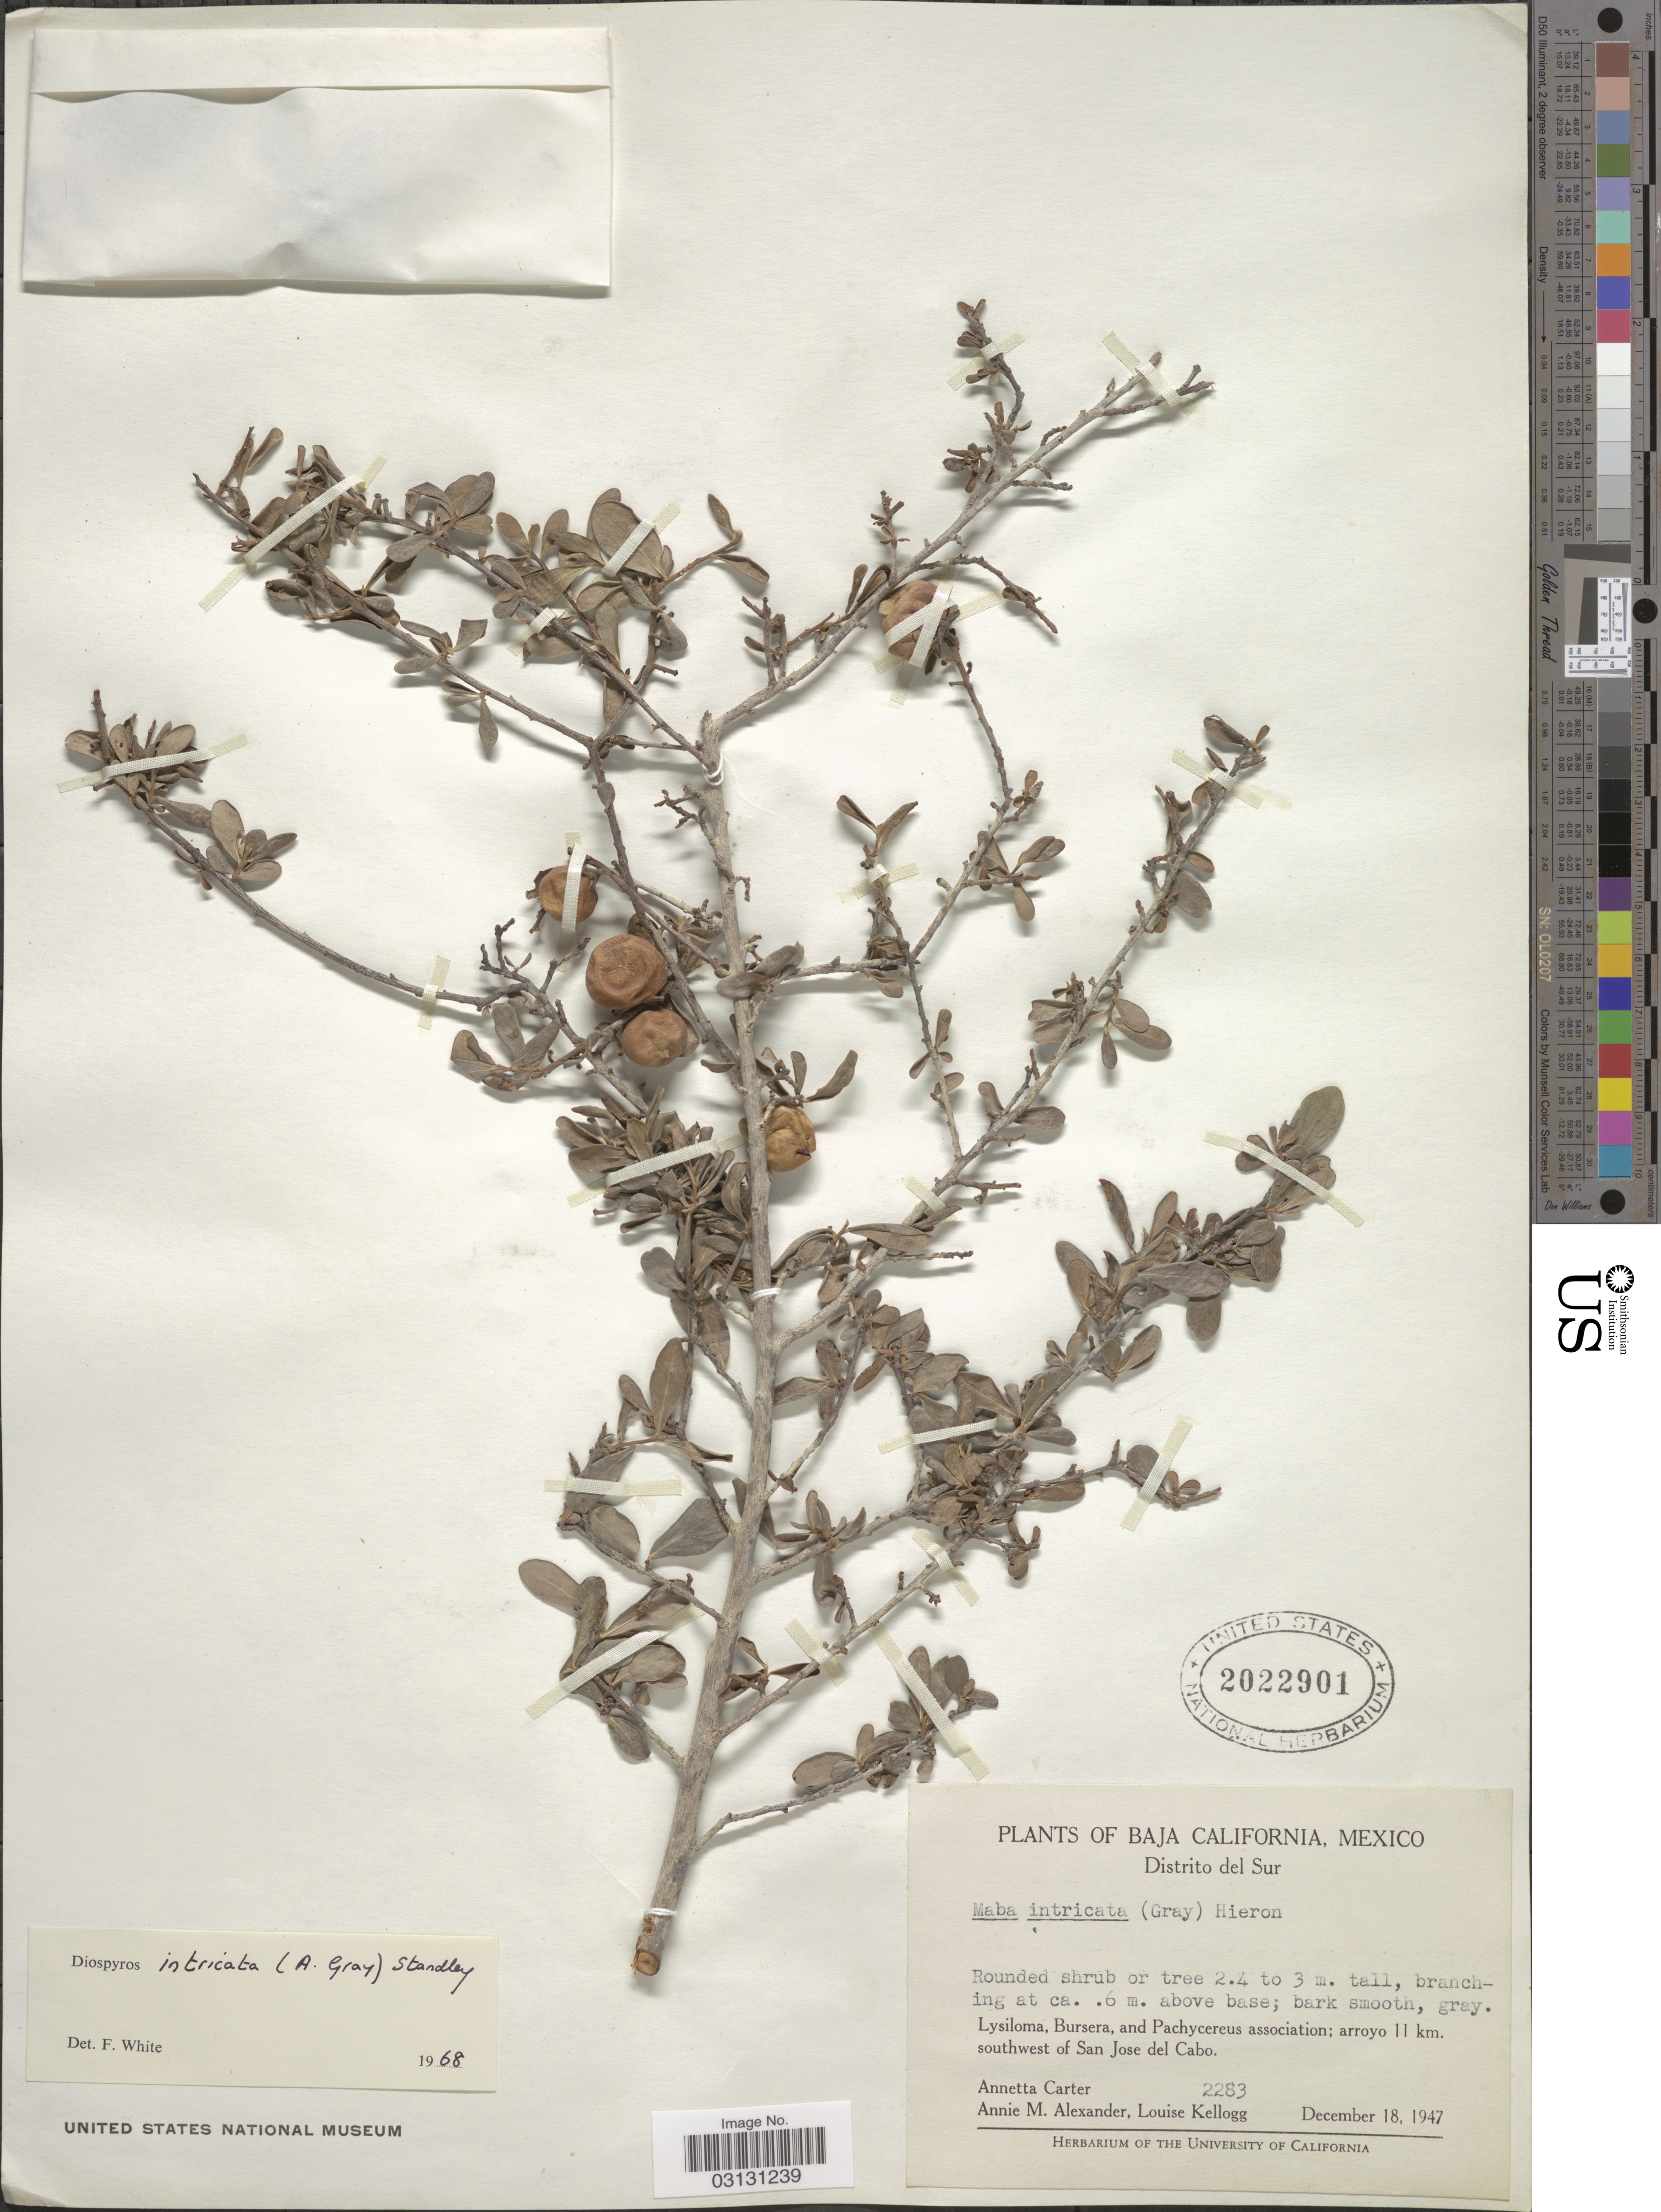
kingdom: Plantae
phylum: Tracheophyta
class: Magnoliopsida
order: Ericales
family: Ebenaceae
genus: Diospyros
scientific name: Diospyros intricata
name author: (A. Gray) Standl.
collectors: A. Carter, A. M. Alexander & L. Kellog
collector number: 2283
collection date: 1947-12-18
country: Mexico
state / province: Baja California Sur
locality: Distrito del Sur. Lysiloma, Bursera, and Pachycereus association; arroyo 11 km. southwest of San Jose del Cabo.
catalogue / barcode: US 2022901